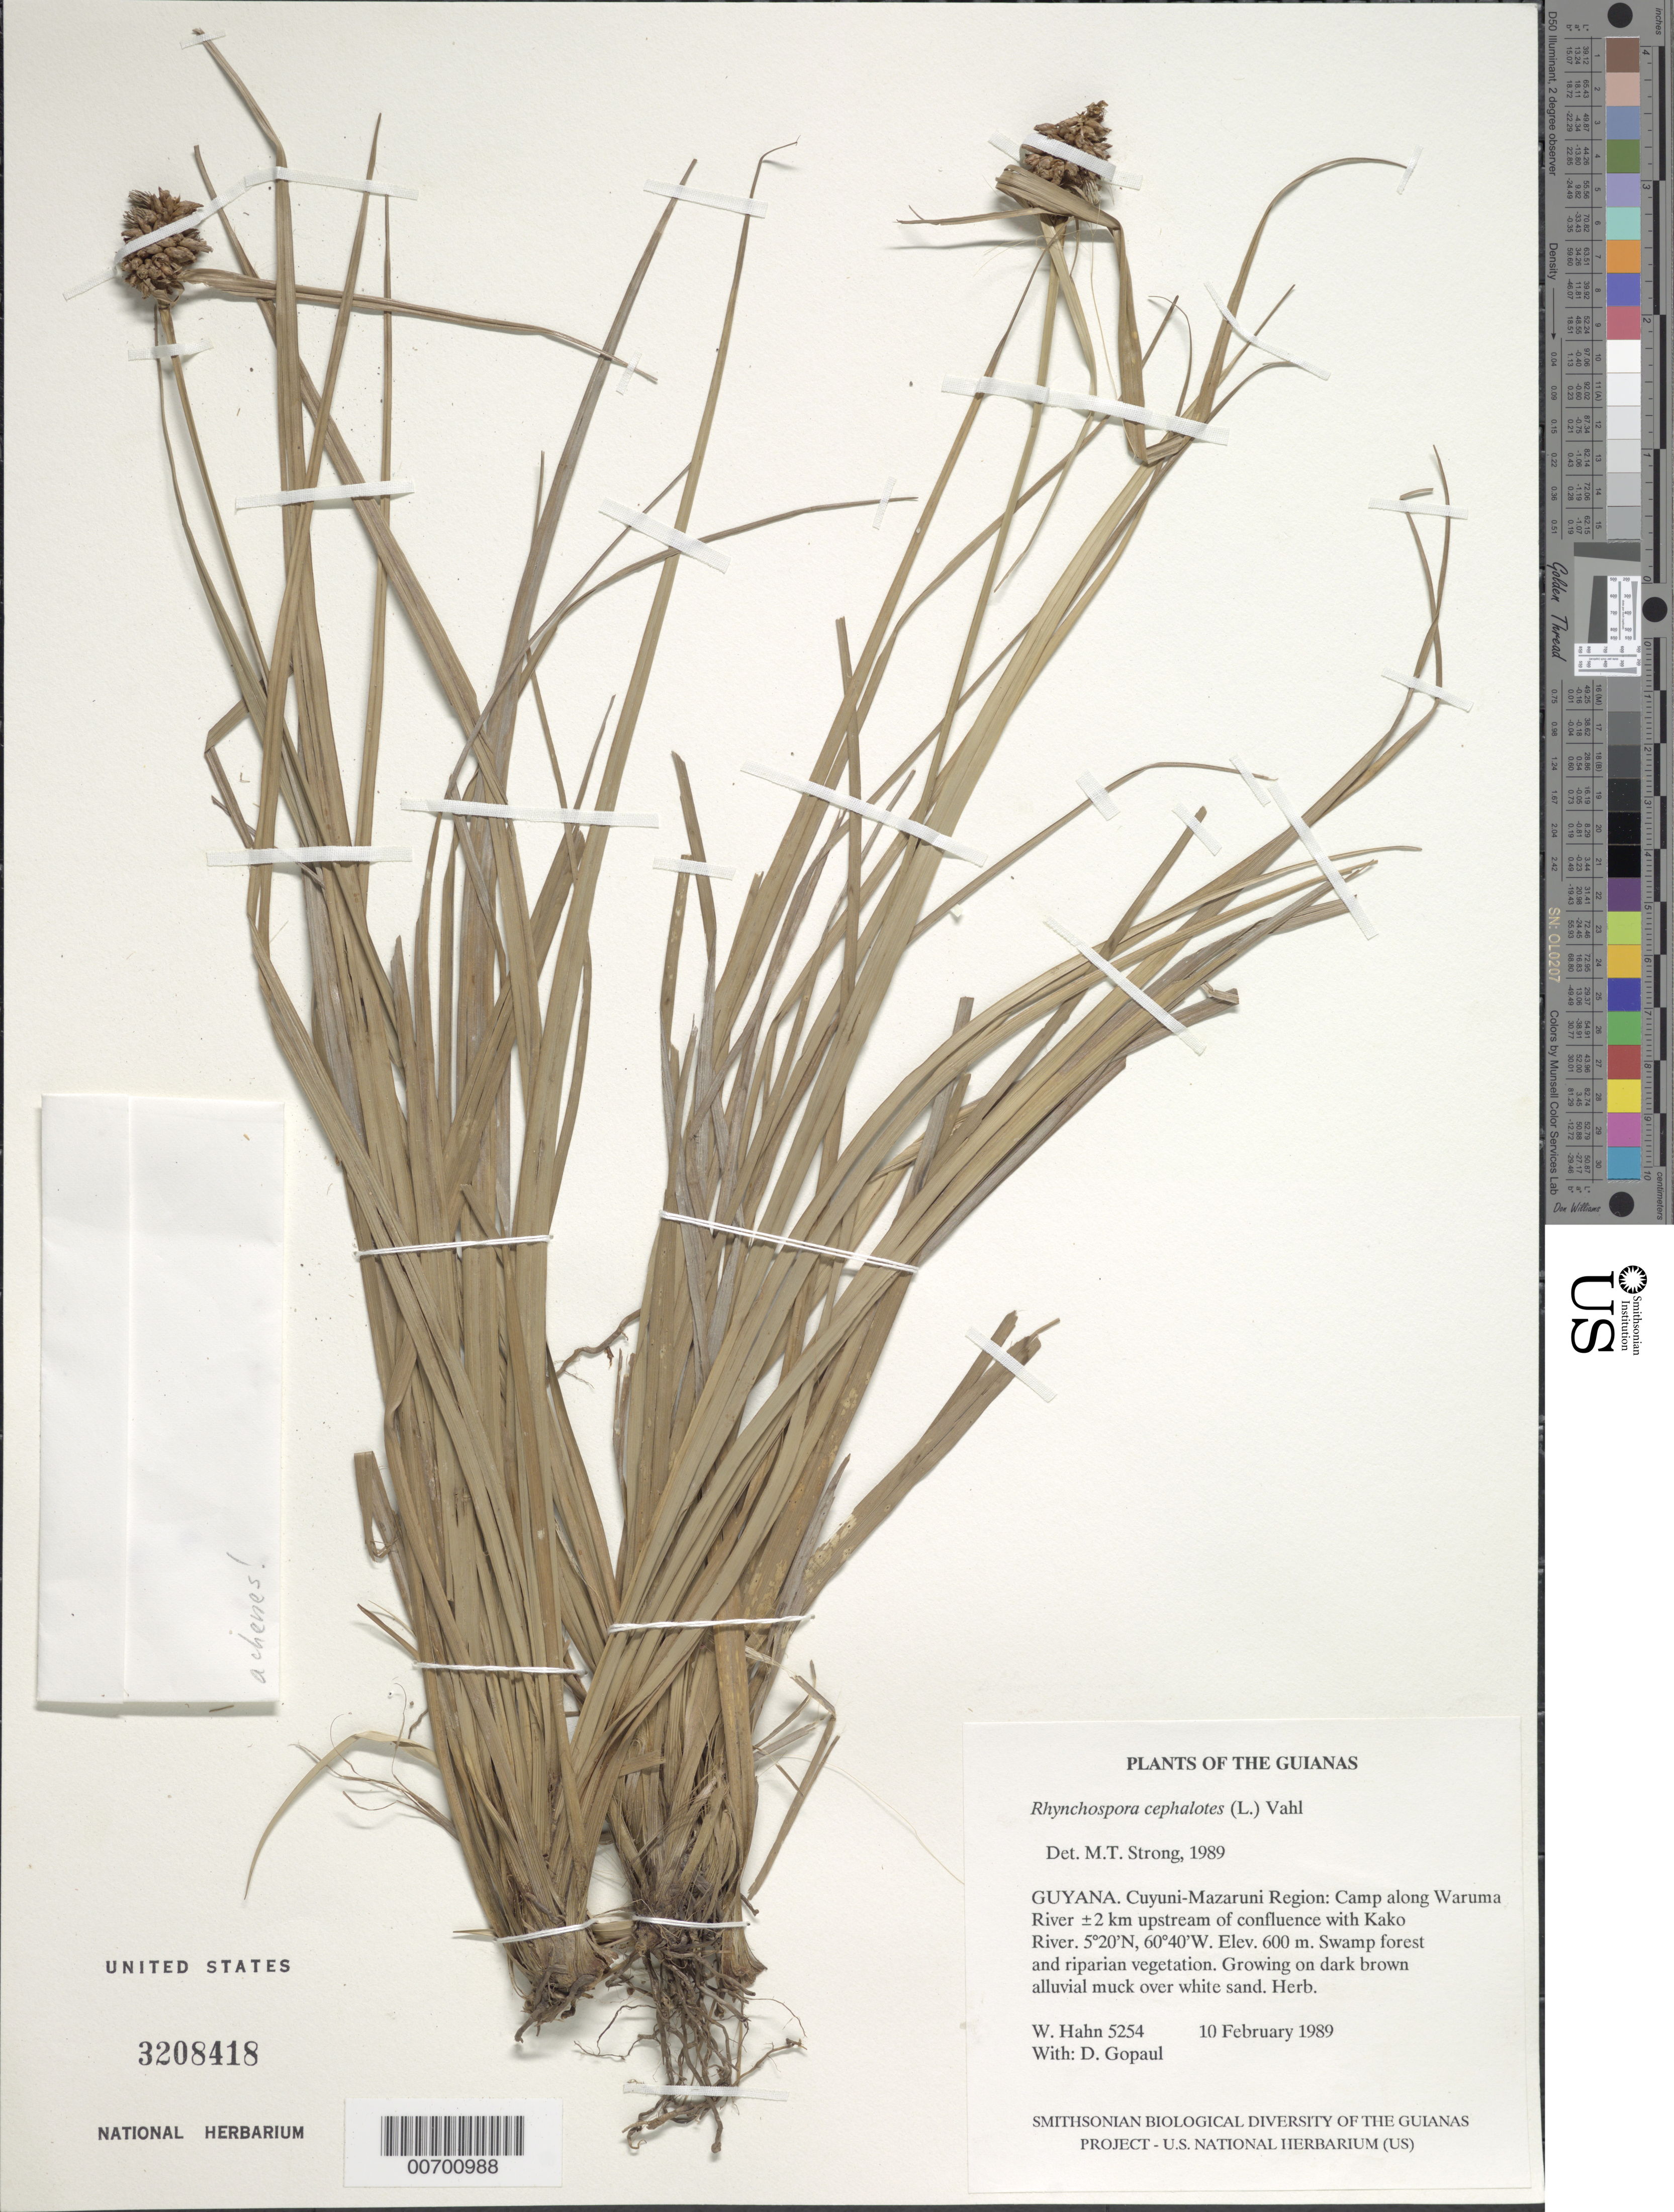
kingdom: Plantae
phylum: Tracheophyta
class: Liliopsida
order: Poales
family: Cyperaceae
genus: Rhynchospora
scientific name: Rhynchospora cephalotes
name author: (L.) Vahl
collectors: W. Hahn & D. Gopaul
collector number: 5254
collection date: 1989-02-10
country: Guyana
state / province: Cuyuni-Mazaruni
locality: Camp along Waruma River ± 2 km upstream of confluence with Kako River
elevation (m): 600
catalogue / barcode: US 3208418